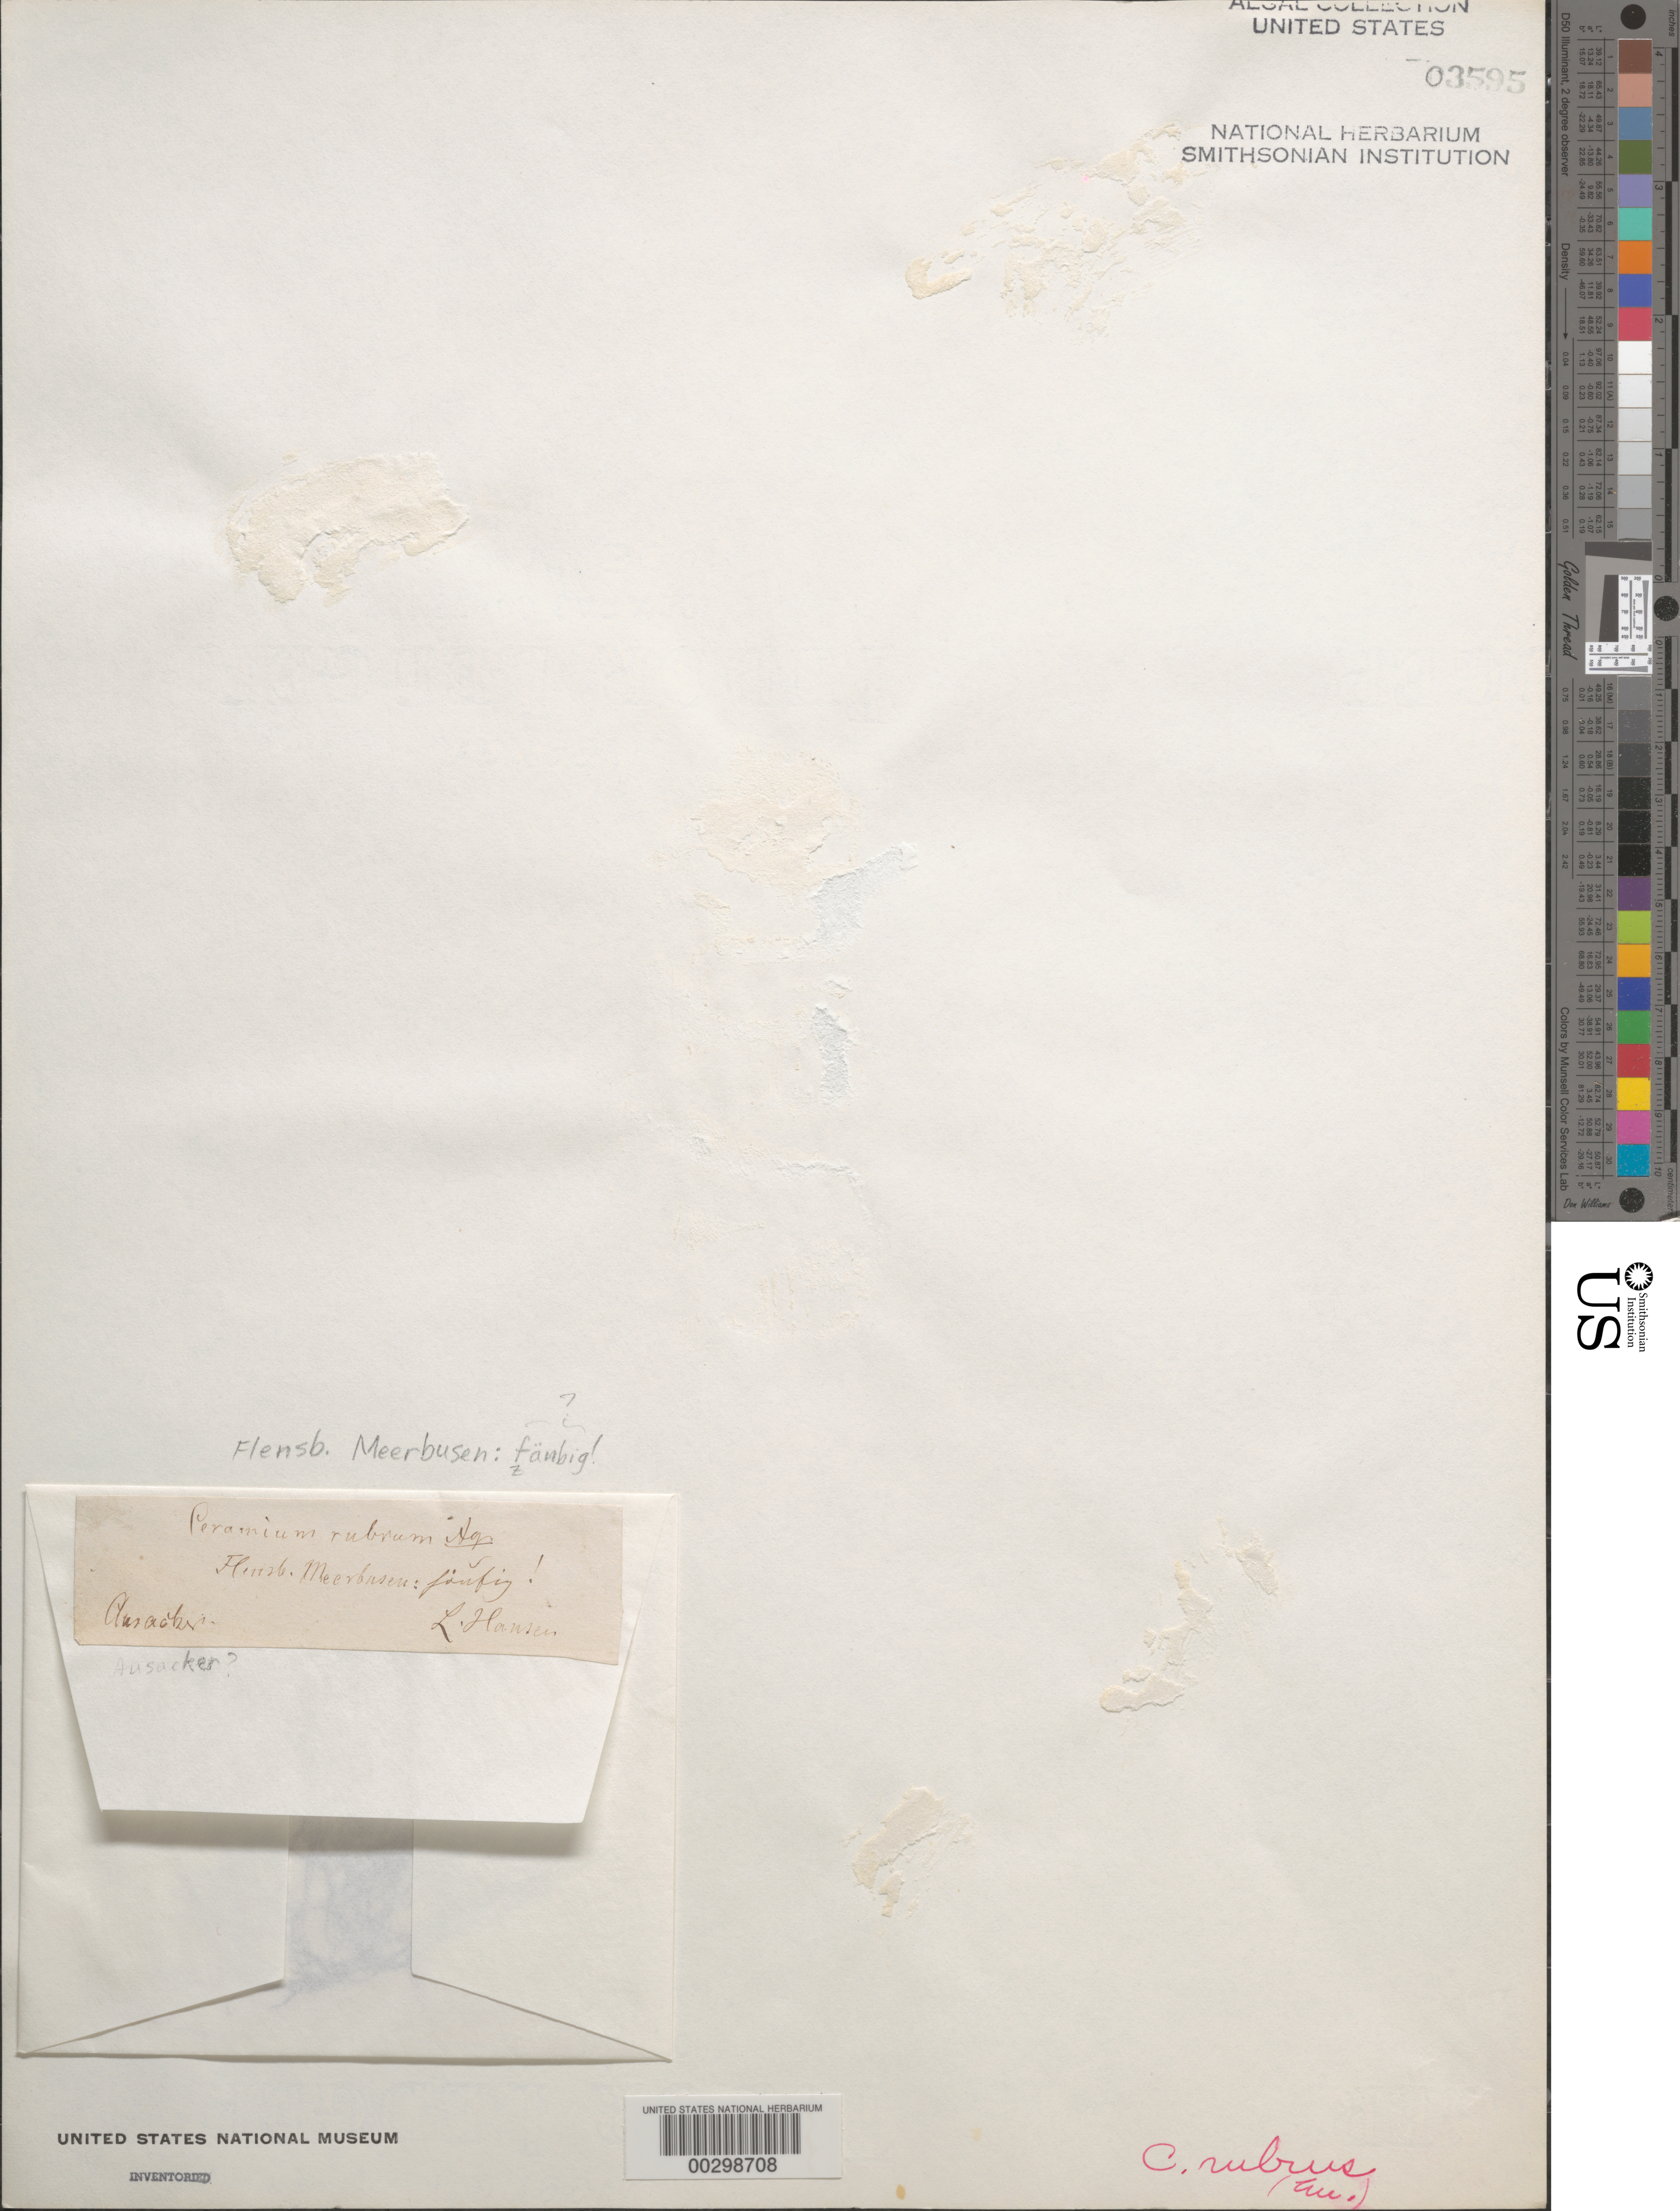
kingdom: Plantae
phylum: Rhodophyta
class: Florideophyceae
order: Ceramiales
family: Ceramiaceae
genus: Ceramium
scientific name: Ceramium rubrum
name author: C. Agardh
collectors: L. Hansen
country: Germany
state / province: Schleswig-Holstein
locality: Flensburg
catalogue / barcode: US 3595